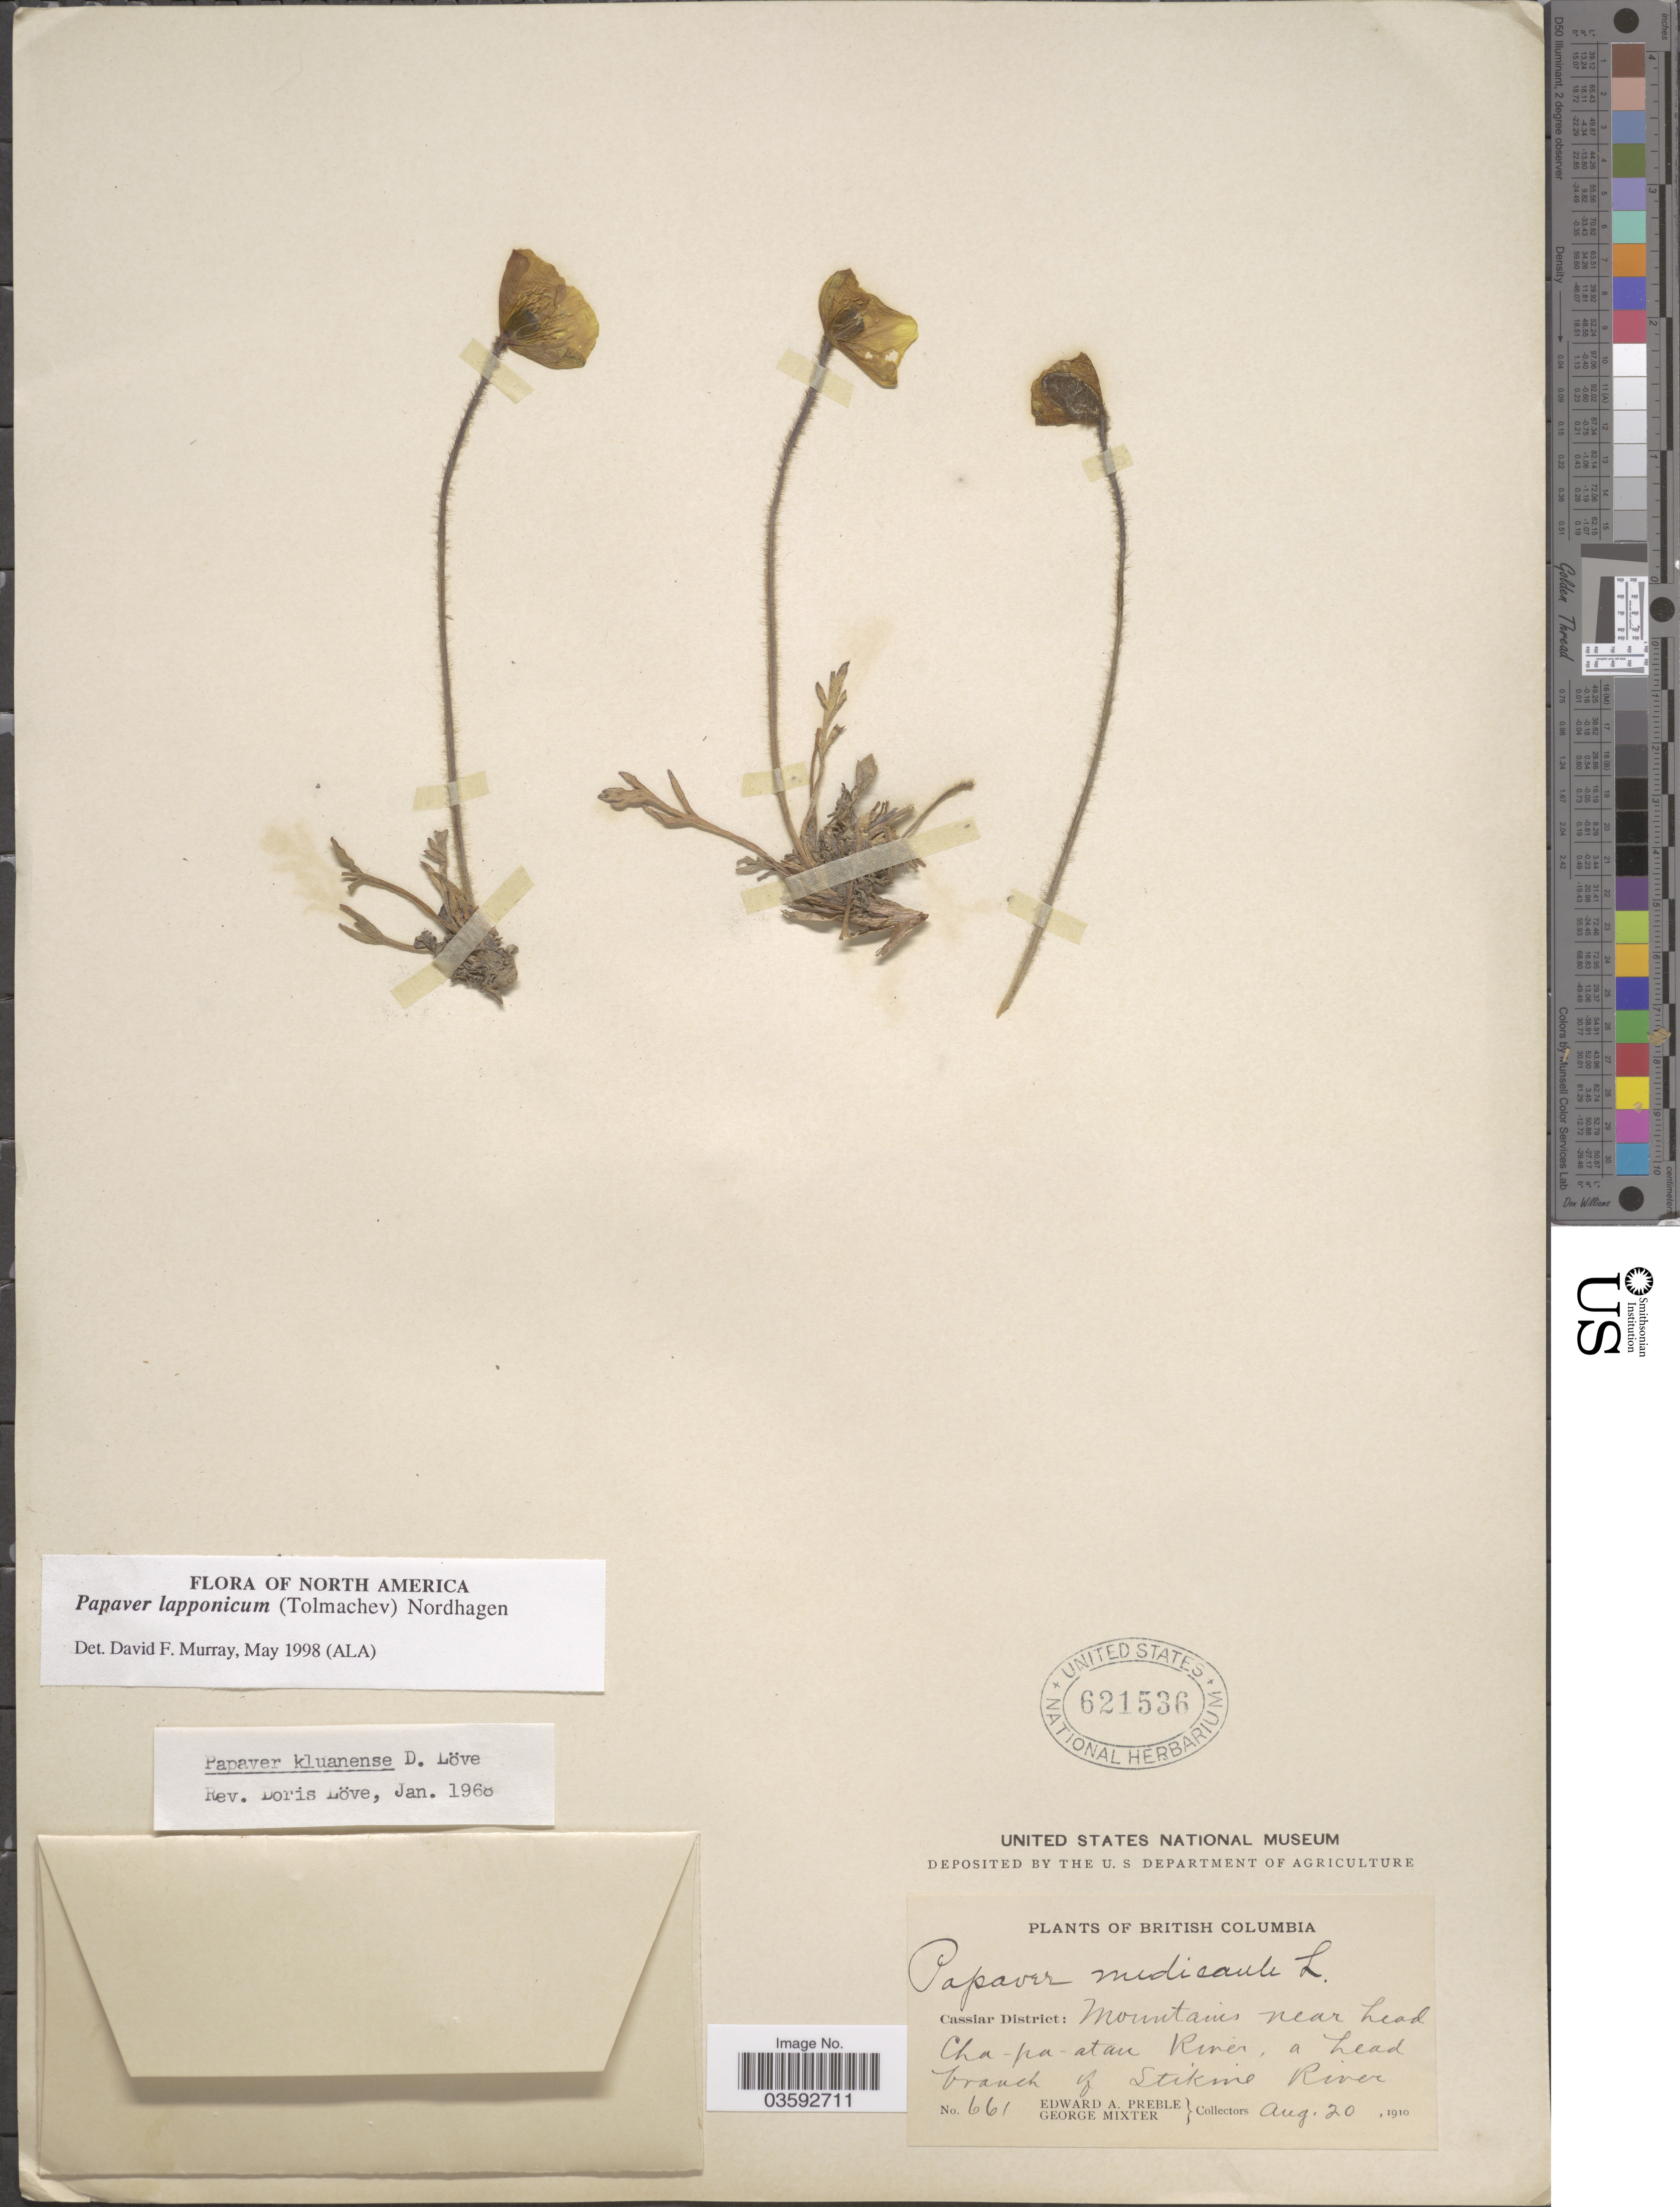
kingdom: Plantae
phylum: Tracheophyta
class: Magnoliopsida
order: Ranunculales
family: Papaveraceae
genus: Papaver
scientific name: Papaver lapponicum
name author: (Tolm.) Nordh.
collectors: E. Preble & G. Mixter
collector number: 661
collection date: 1910-08-20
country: Canada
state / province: British Columbia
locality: Cassiar District: Mountains near head Cha-pa-atan River, a head branch of Stikine River.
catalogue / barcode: US 621536